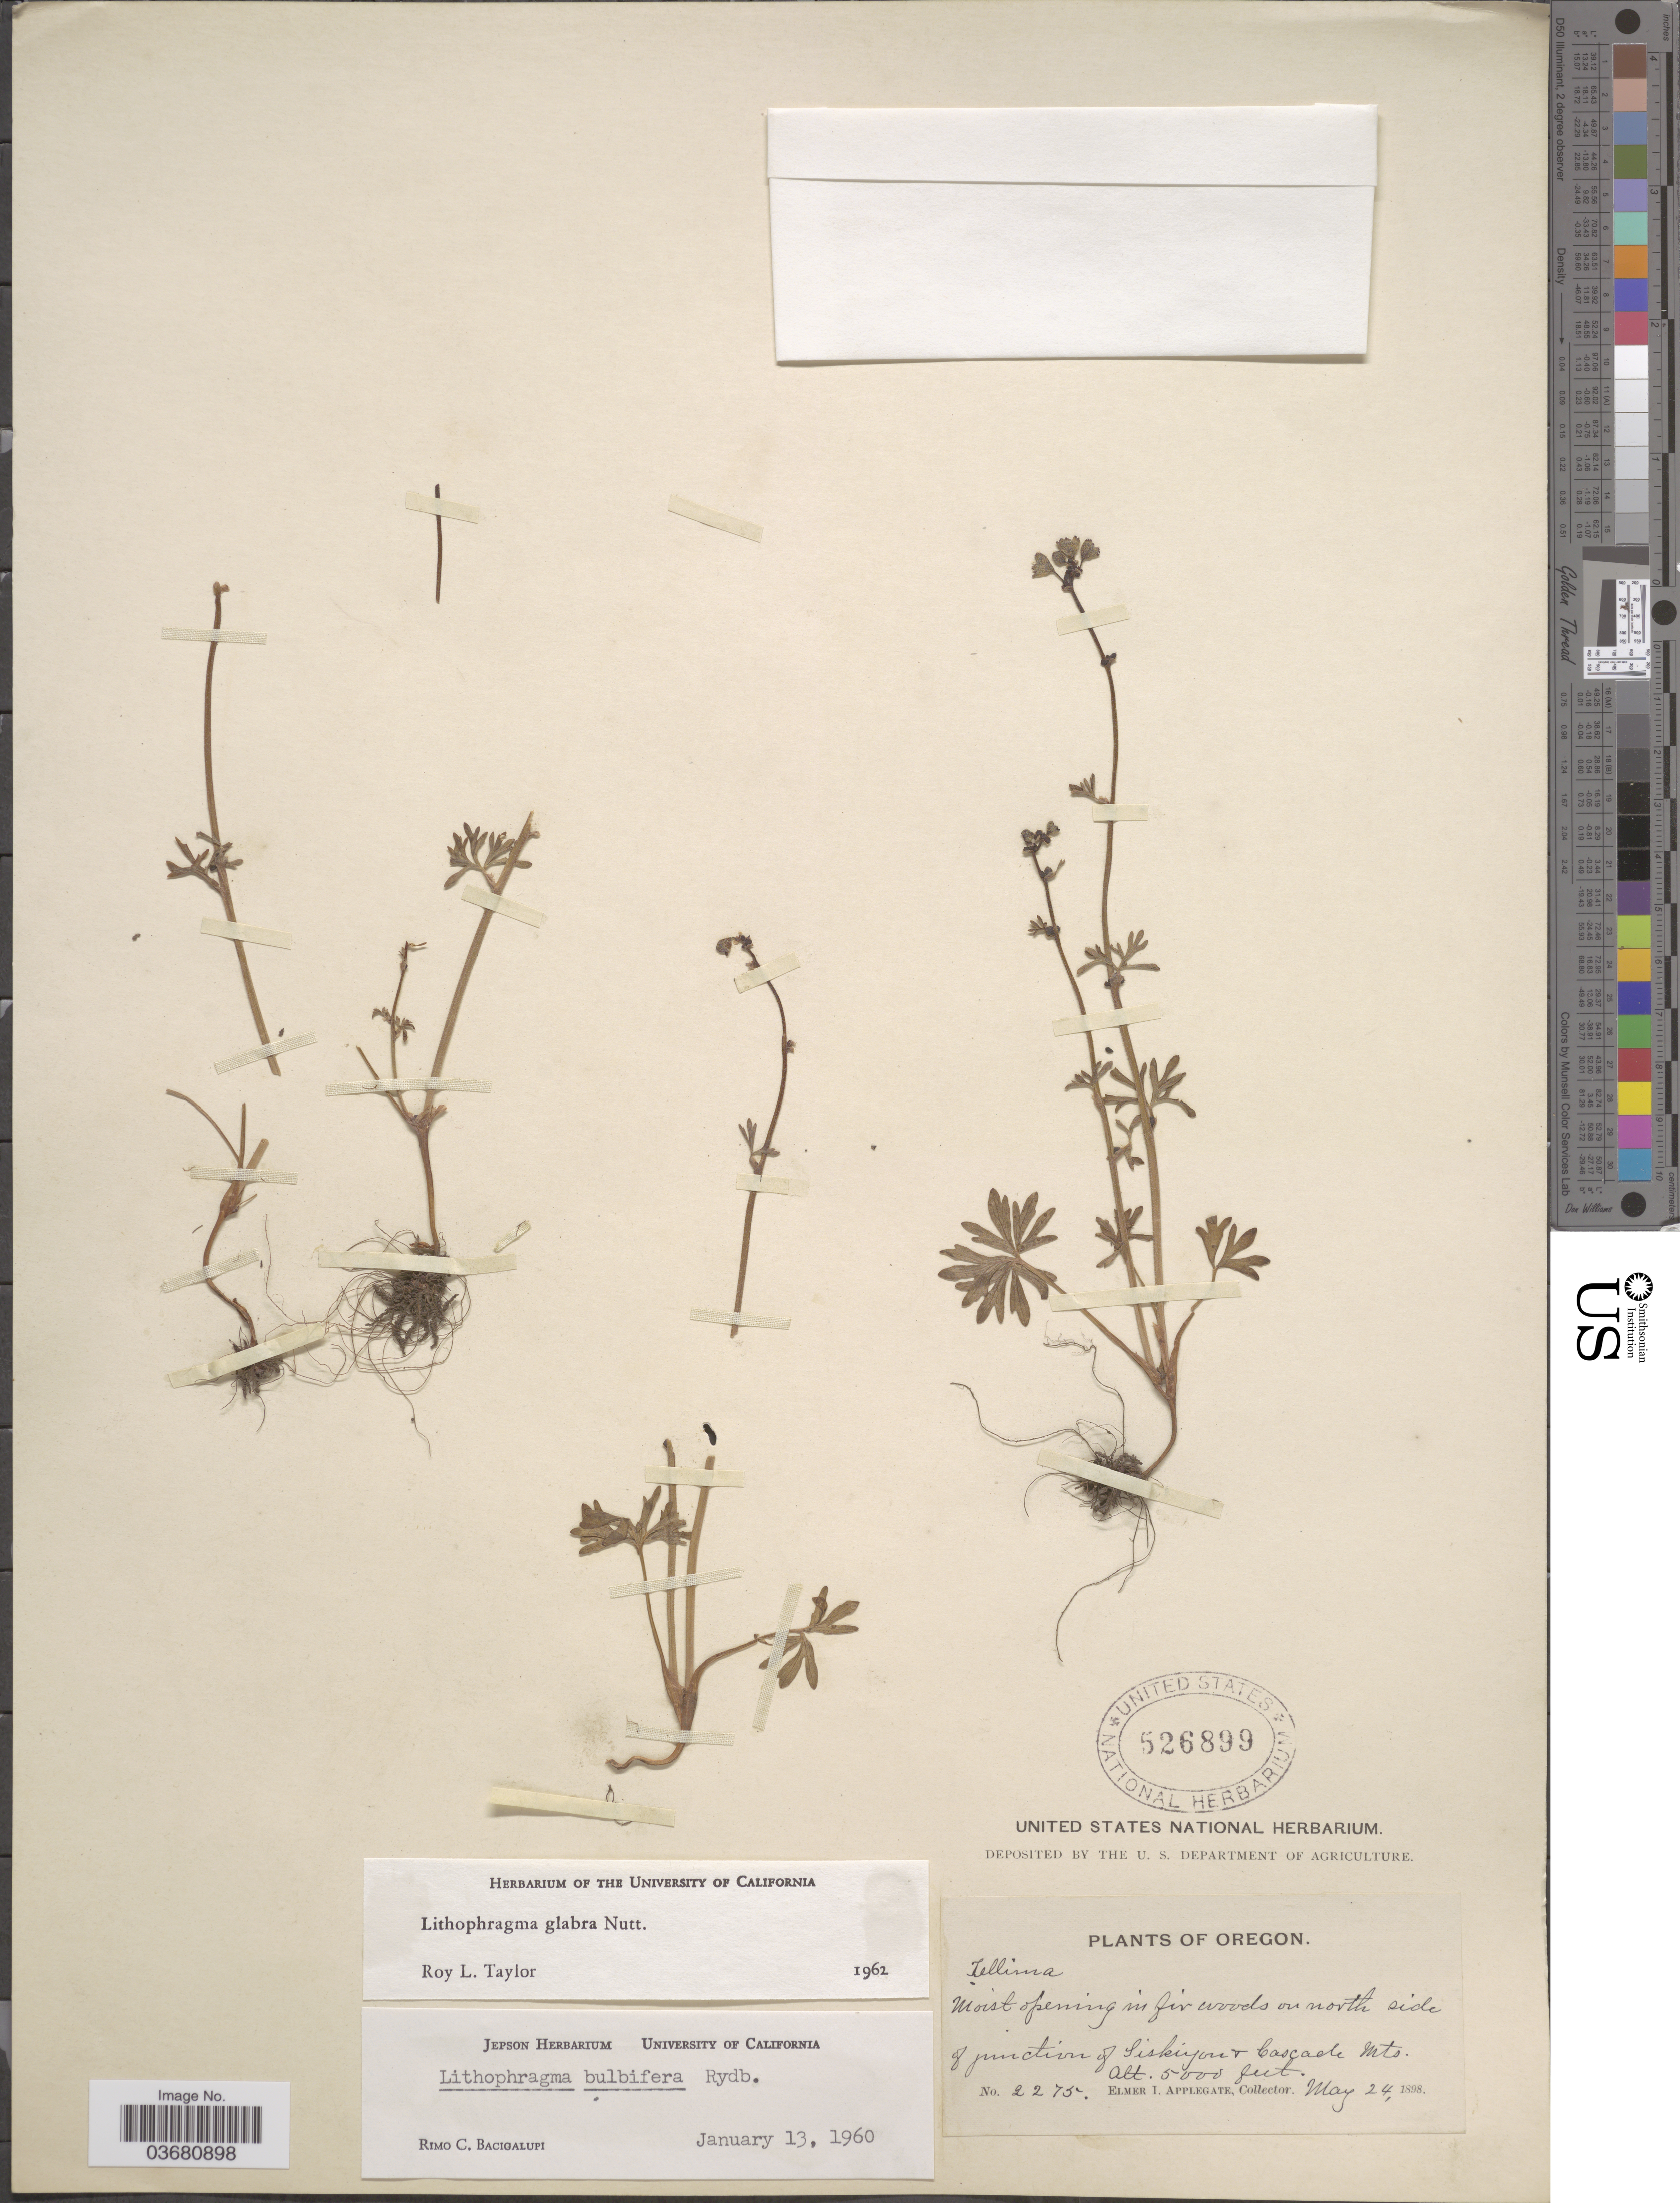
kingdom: Plantae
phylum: Tracheophyta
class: Magnoliopsida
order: Saxifragales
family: Saxifragaceae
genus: Lithophragma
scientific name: Lithophragma glabrum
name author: Nutt.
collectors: E. I. Applegate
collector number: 2275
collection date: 1898-05-24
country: United States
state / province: Oregon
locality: On north side of junction of Siskiyou & Cascade Mts.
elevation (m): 1524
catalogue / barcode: US 526899